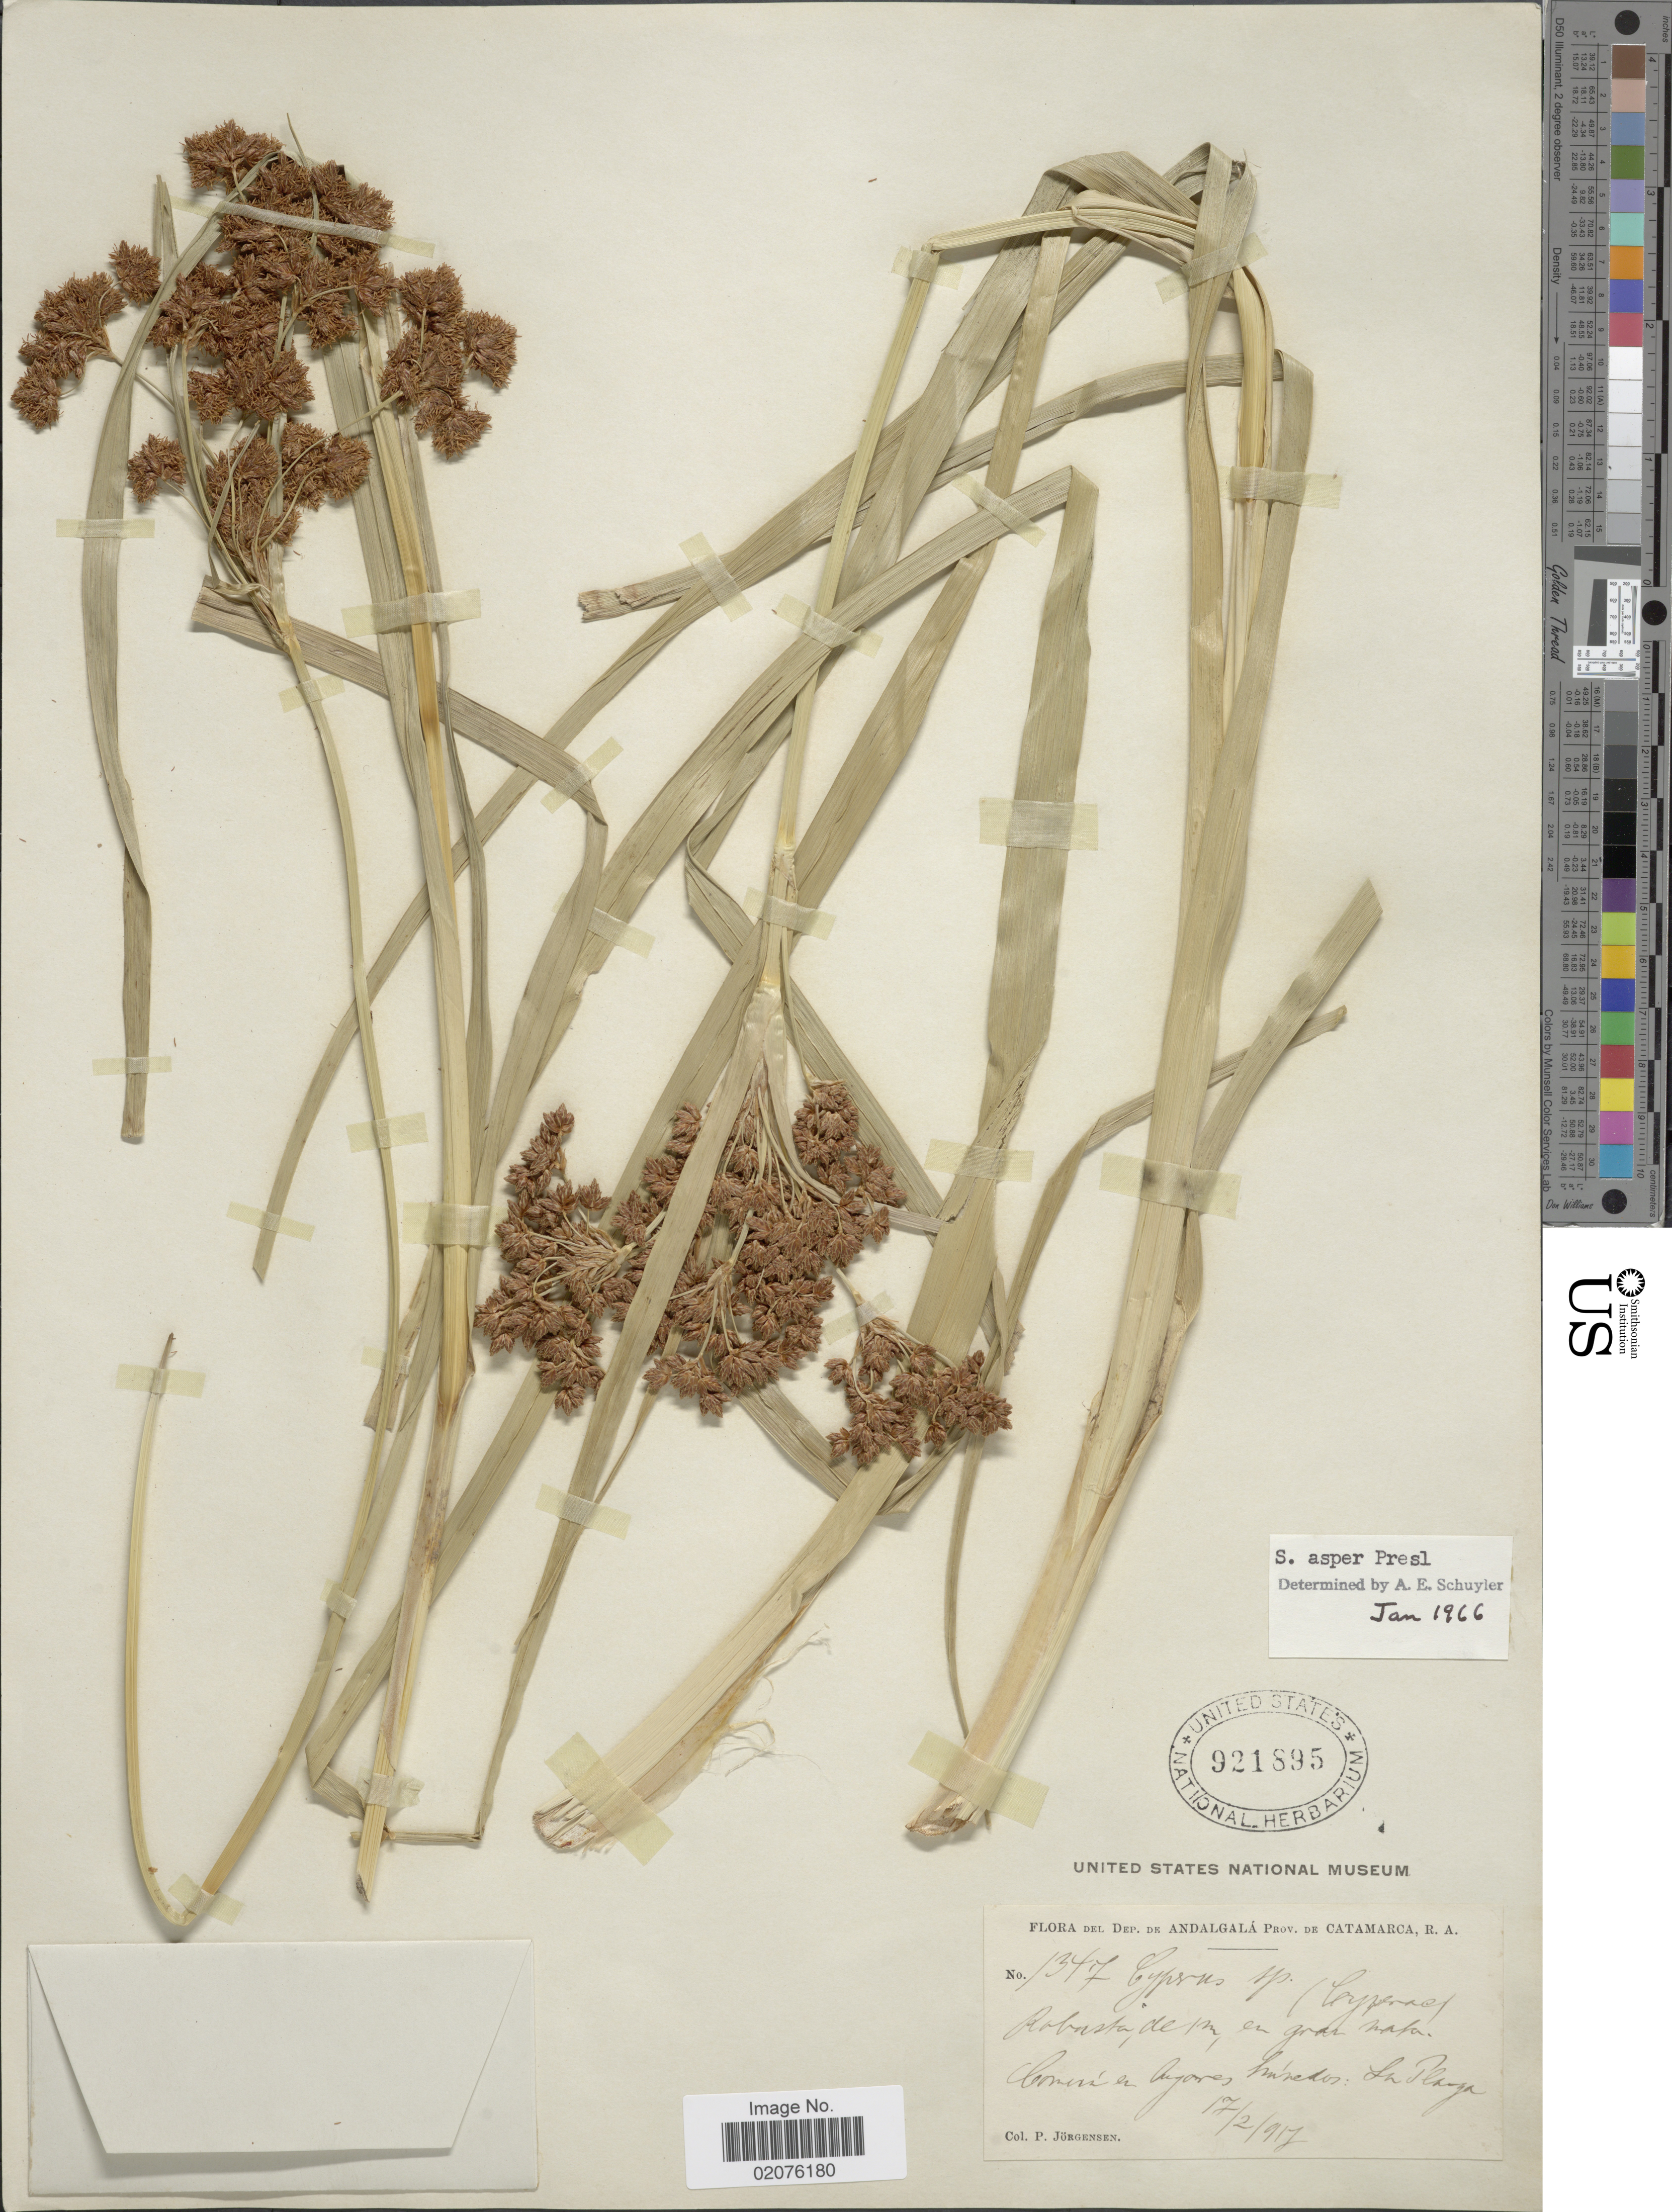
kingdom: Plantae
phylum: Tracheophyta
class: Liliopsida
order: Poales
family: Cyperaceae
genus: Rhodoscirpus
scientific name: Rhodoscirpus asper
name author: (J. Presl & C. Presl) Lév.-Bourret et al.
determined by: Strong, Mark T., (BOT), Smithsonian Institution - National Museum of Natural History (UNITED STATES)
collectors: P. Jurgensen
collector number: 1347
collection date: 1917-02-17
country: Argentina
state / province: Catamarca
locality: Dep. de Andalgala, La Playa R. A.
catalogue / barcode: US 921895